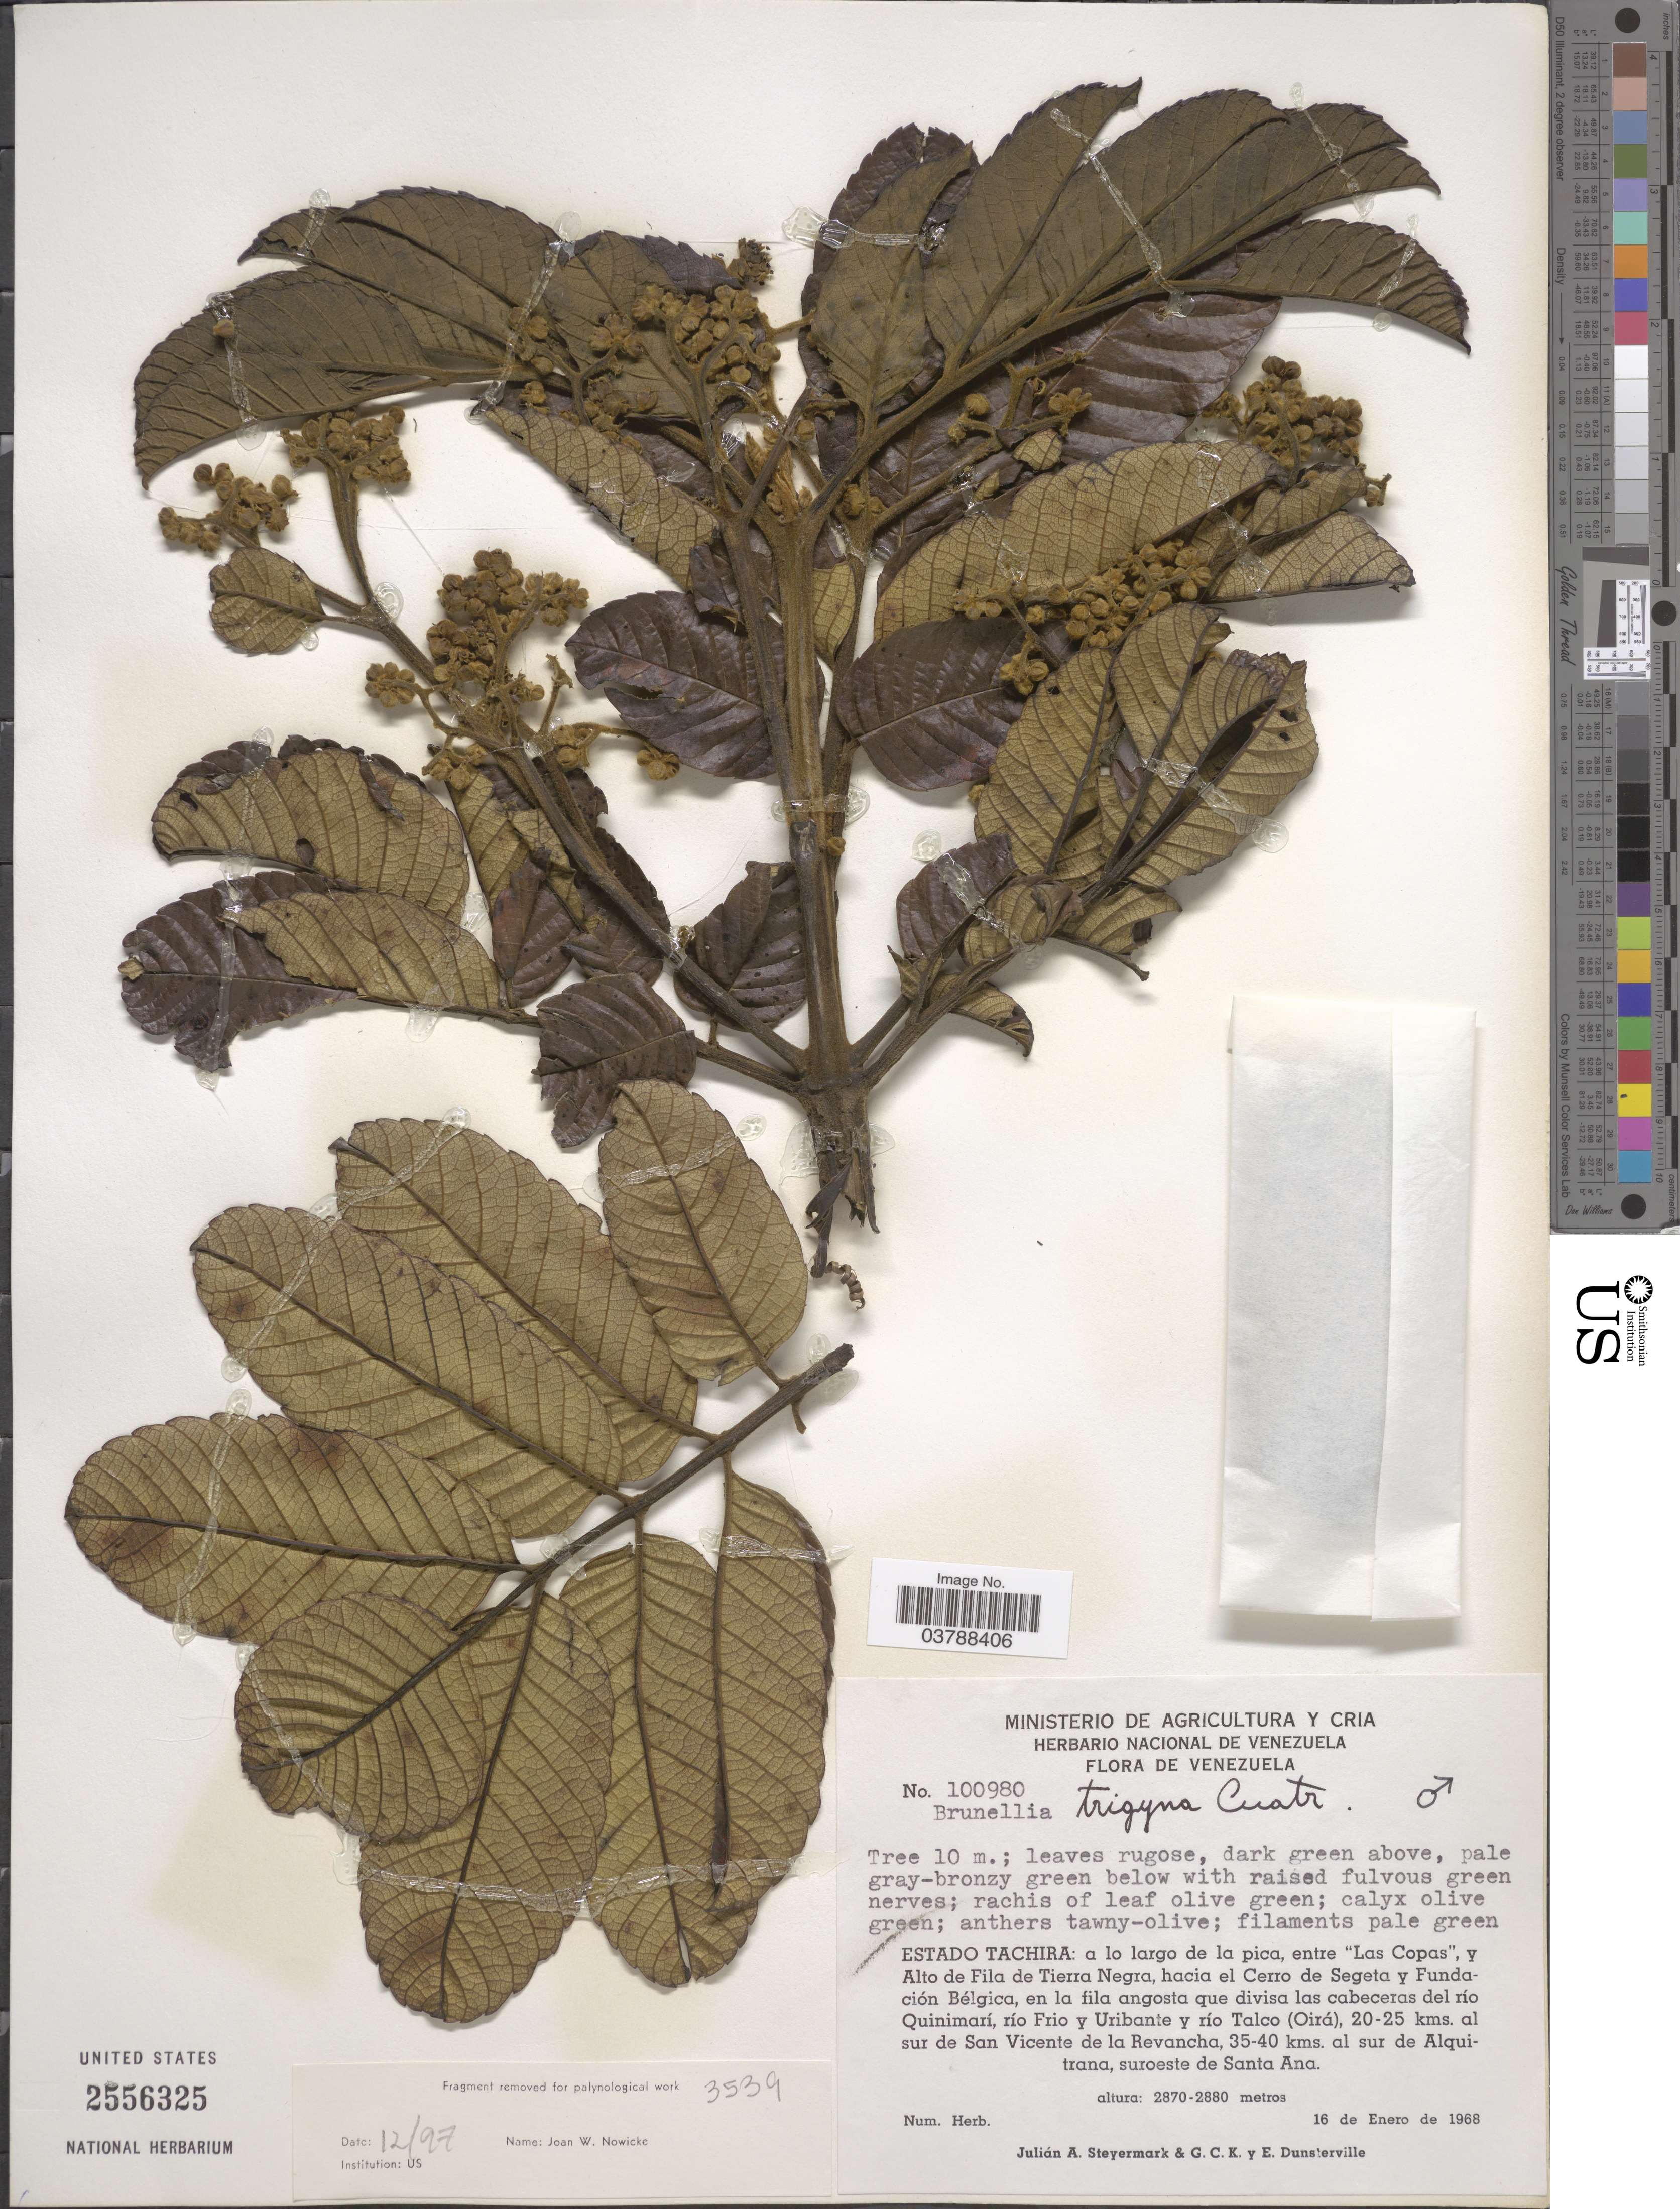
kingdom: Plantae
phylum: Tracheophyta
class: Magnoliopsida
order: Oxalidales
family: Brunelliaceae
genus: Brunellia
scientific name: Brunellia trigyna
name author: Cuatrec.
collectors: J. Steyermark, G. C. K. Dunsterville & E. Dunsterville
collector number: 100980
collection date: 1968-01-16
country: Venezuela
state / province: Tachira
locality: A lo largo de la pica, entre "Las Copas", y Alto de Fila de Tierra Negra, hacia el Cerro de Segeta y Fundación Bélgica, en la fila angosta que divisa las cabeceras del río Quinimarí, río Frio y Uribante y río Talco (Oirá), 20-25 kms. al sur de San Vicente de la Revancha, 35-40 kms. al sur de Alquitrana, suroeste de Santa Ana.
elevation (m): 2870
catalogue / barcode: US 2556325